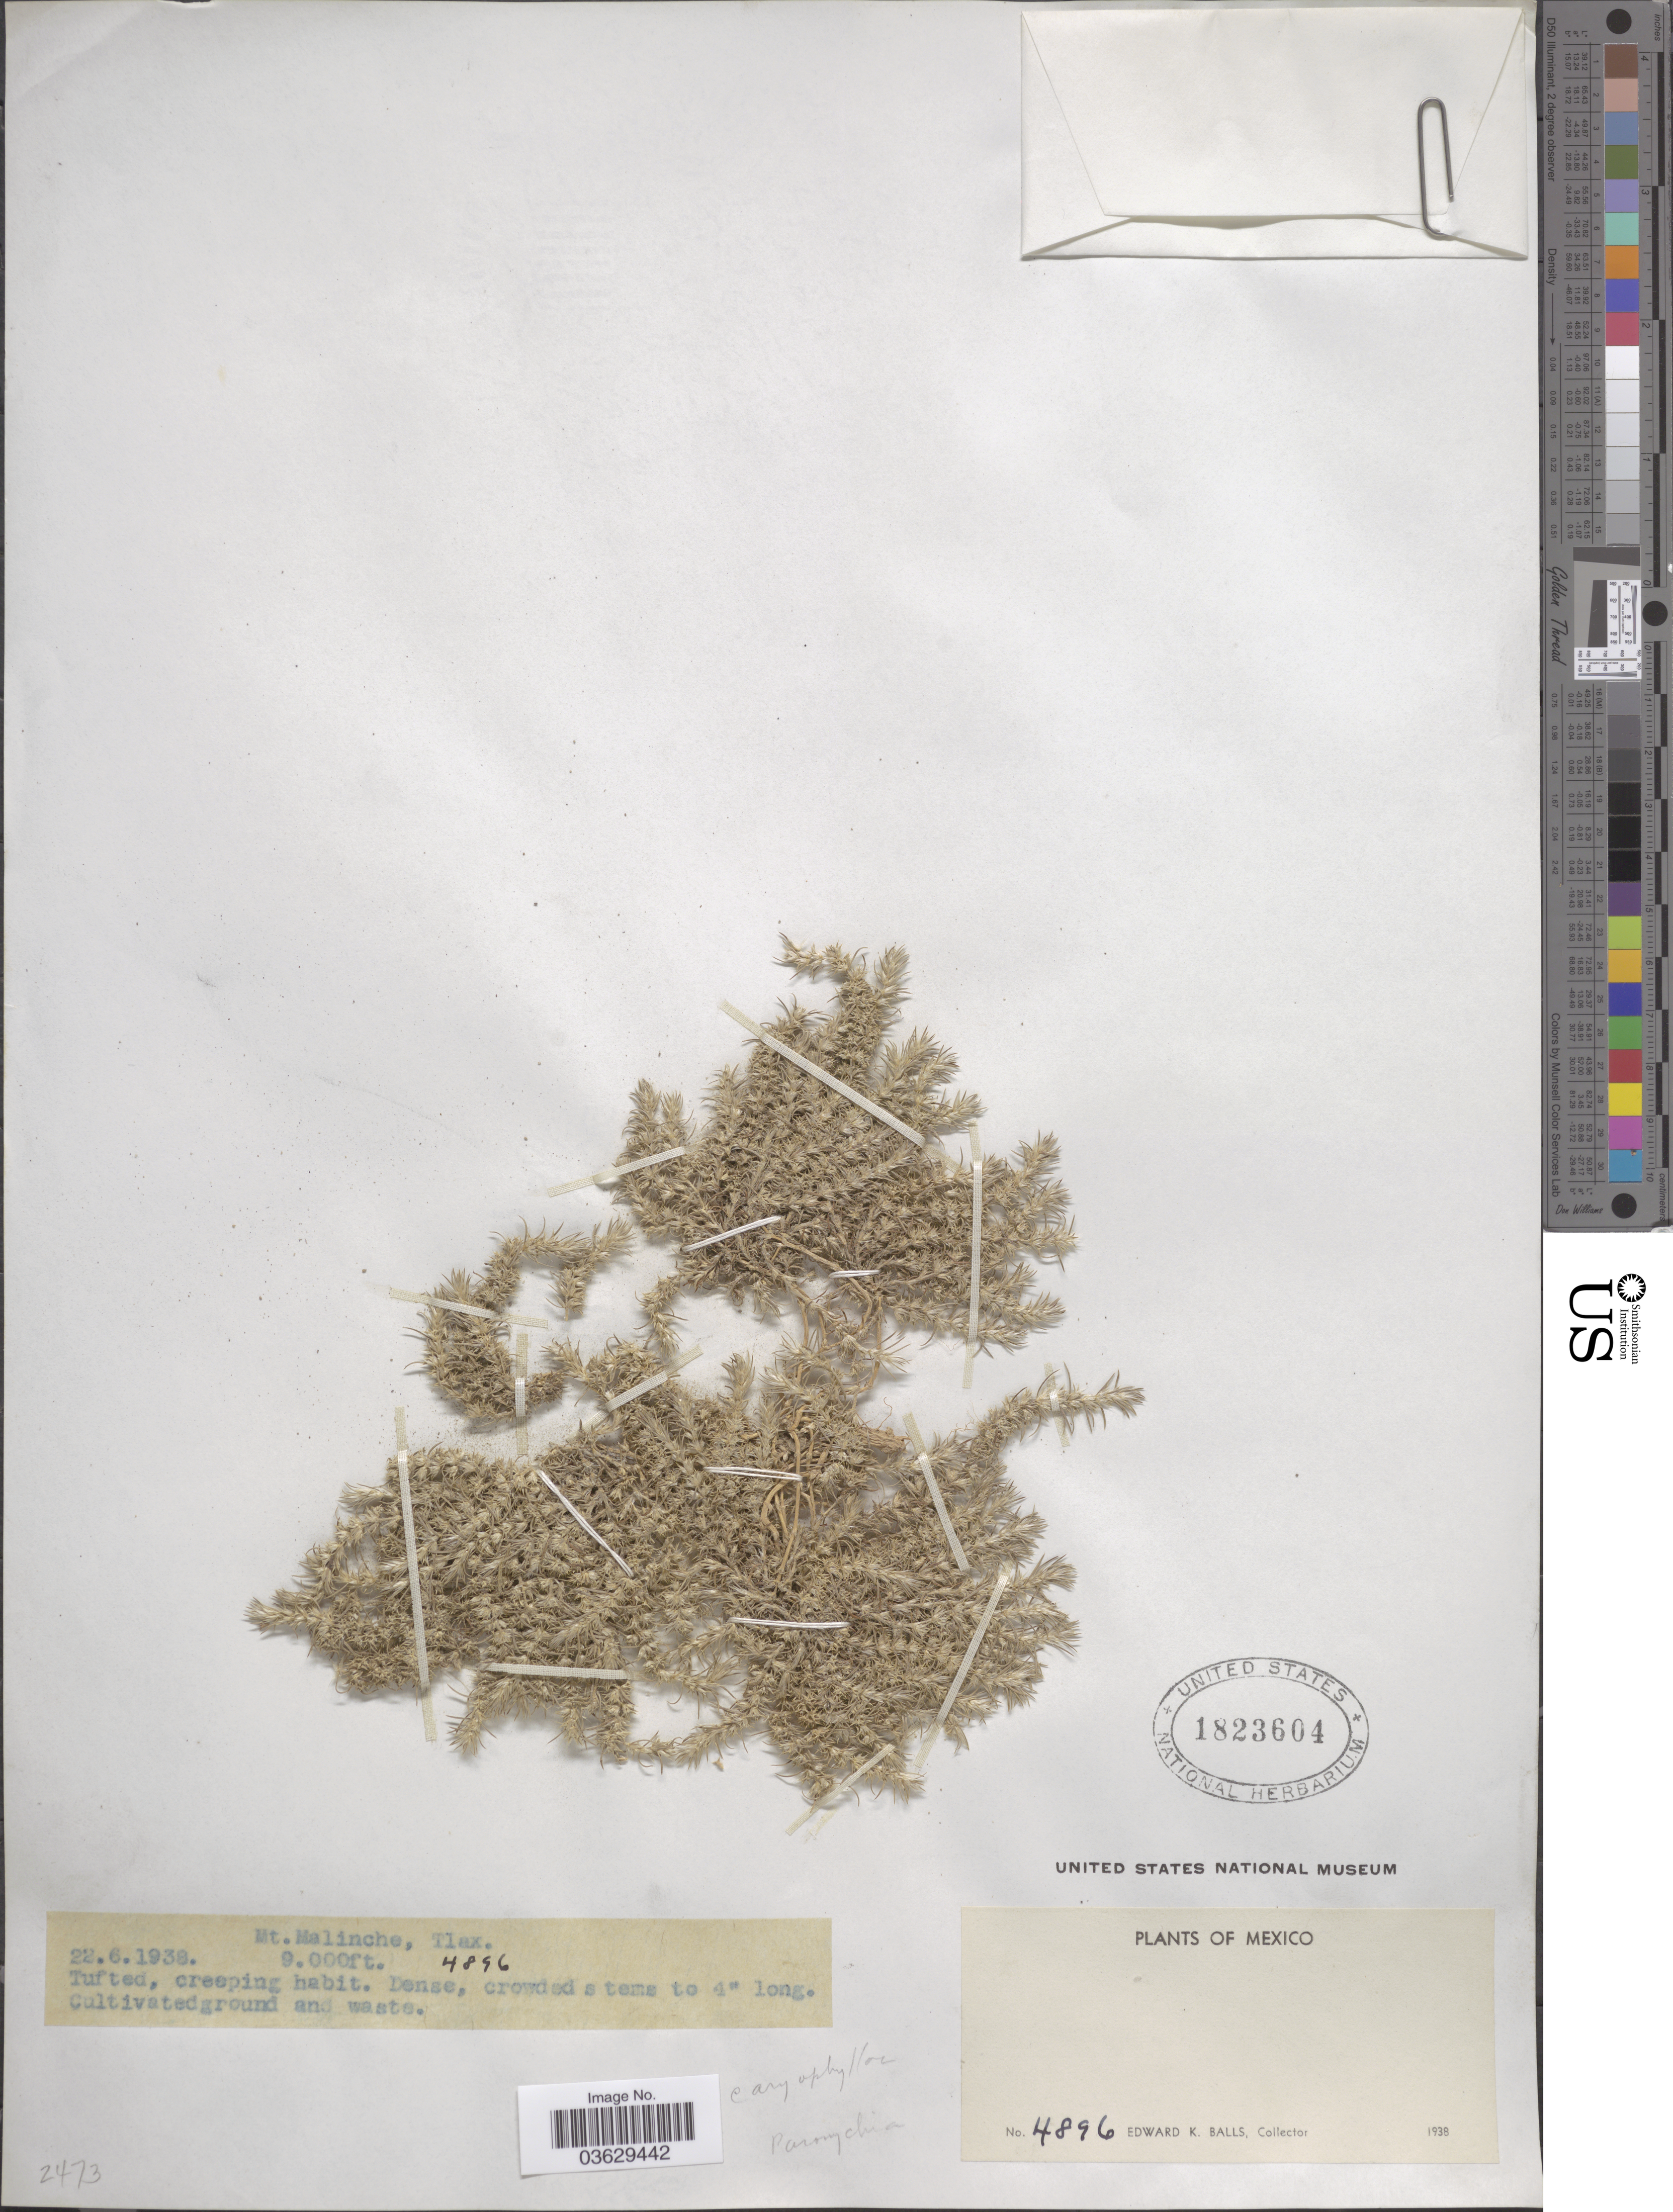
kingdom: Plantae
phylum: Tracheophyta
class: Magnoliopsida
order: Caryophyllales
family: Caryophyllaceae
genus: Cardionema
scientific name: Cardionema ramosissimum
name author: (Weinm.) A. Nelson & J.F. Macbr.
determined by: Strong, Mark T., (BOT), Smithsonian Institution - National Museum of Natural History (UNITED STATES)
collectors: E. K. Balls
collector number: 4896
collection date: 1938-06-22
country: Mexico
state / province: Tlaxcala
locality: Mt. Malinche.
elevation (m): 2743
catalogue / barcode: US 1823604